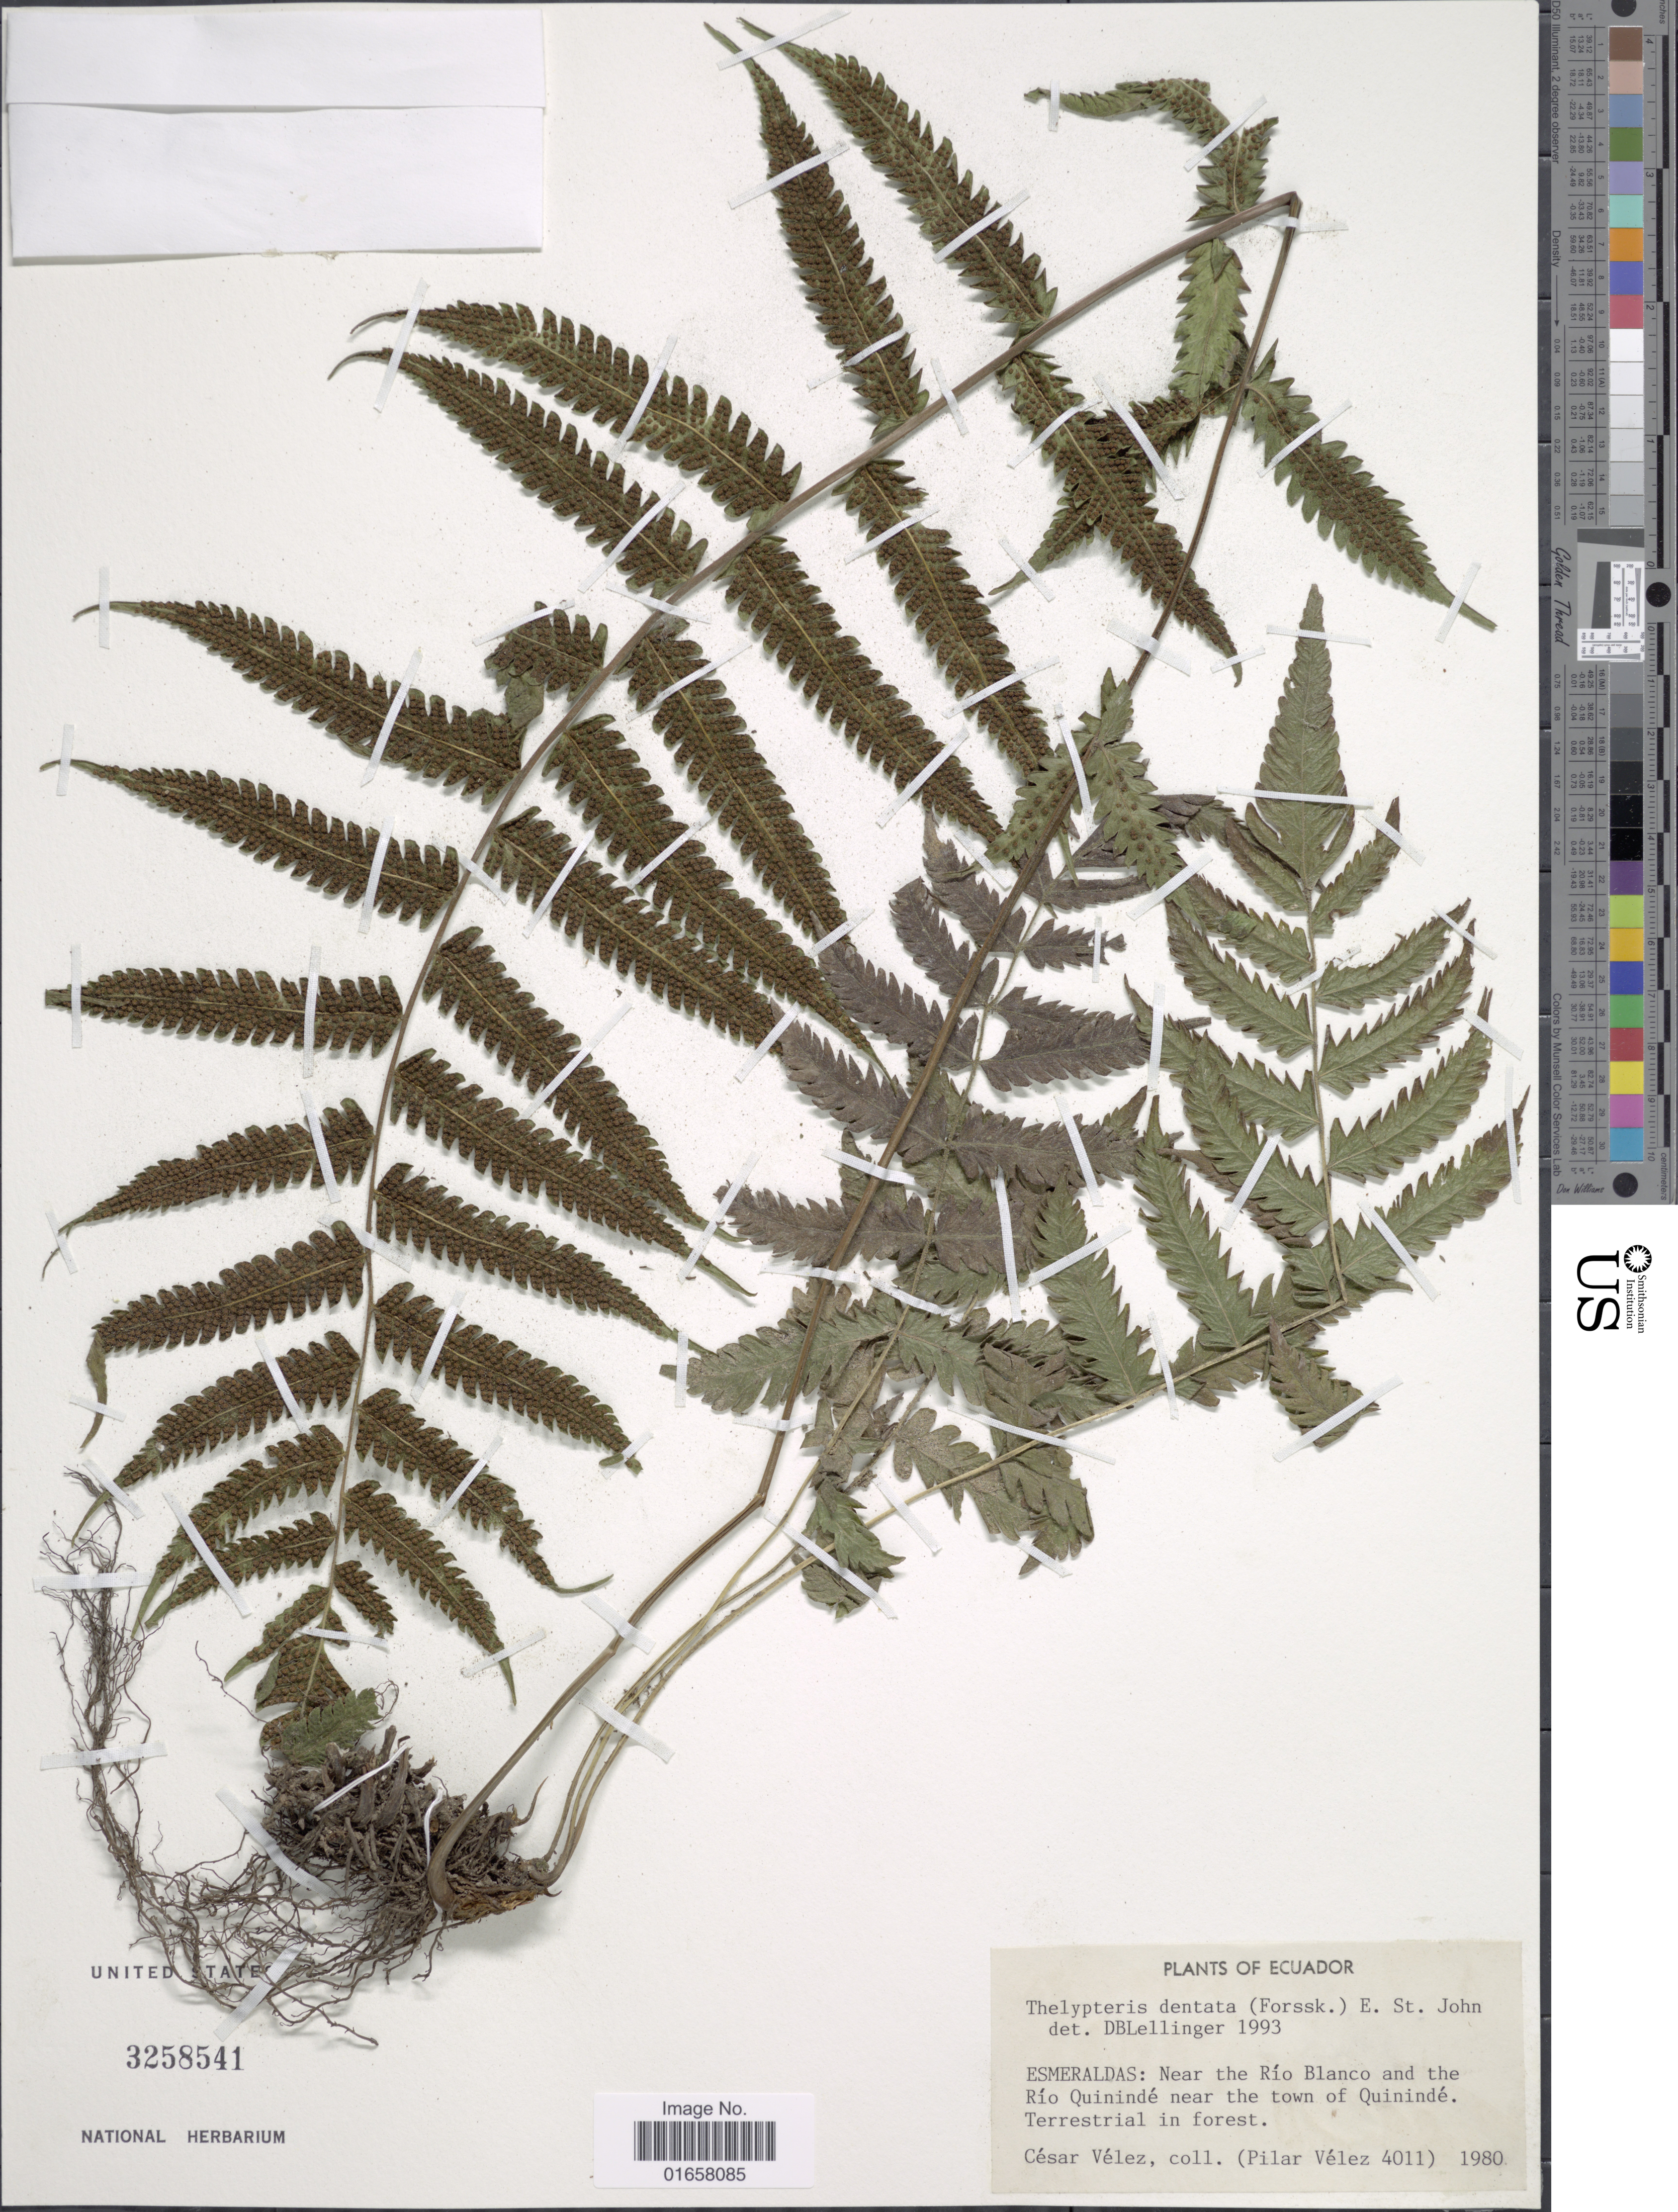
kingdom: Plantae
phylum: Tracheophyta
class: Polypodiopsida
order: Polypodiales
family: Thelypteridaceae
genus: Christella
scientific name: Christella dentata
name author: (Forssk.) Brownsey & Jermy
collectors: C. Velez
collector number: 4011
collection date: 1980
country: Ecuador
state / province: Esmeraldas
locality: Ecuador, Esmeraldas: Near the Río Blanco and the Río Quinindé near the town of Quinindé. Terrestrial in forest.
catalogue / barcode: US 3258541